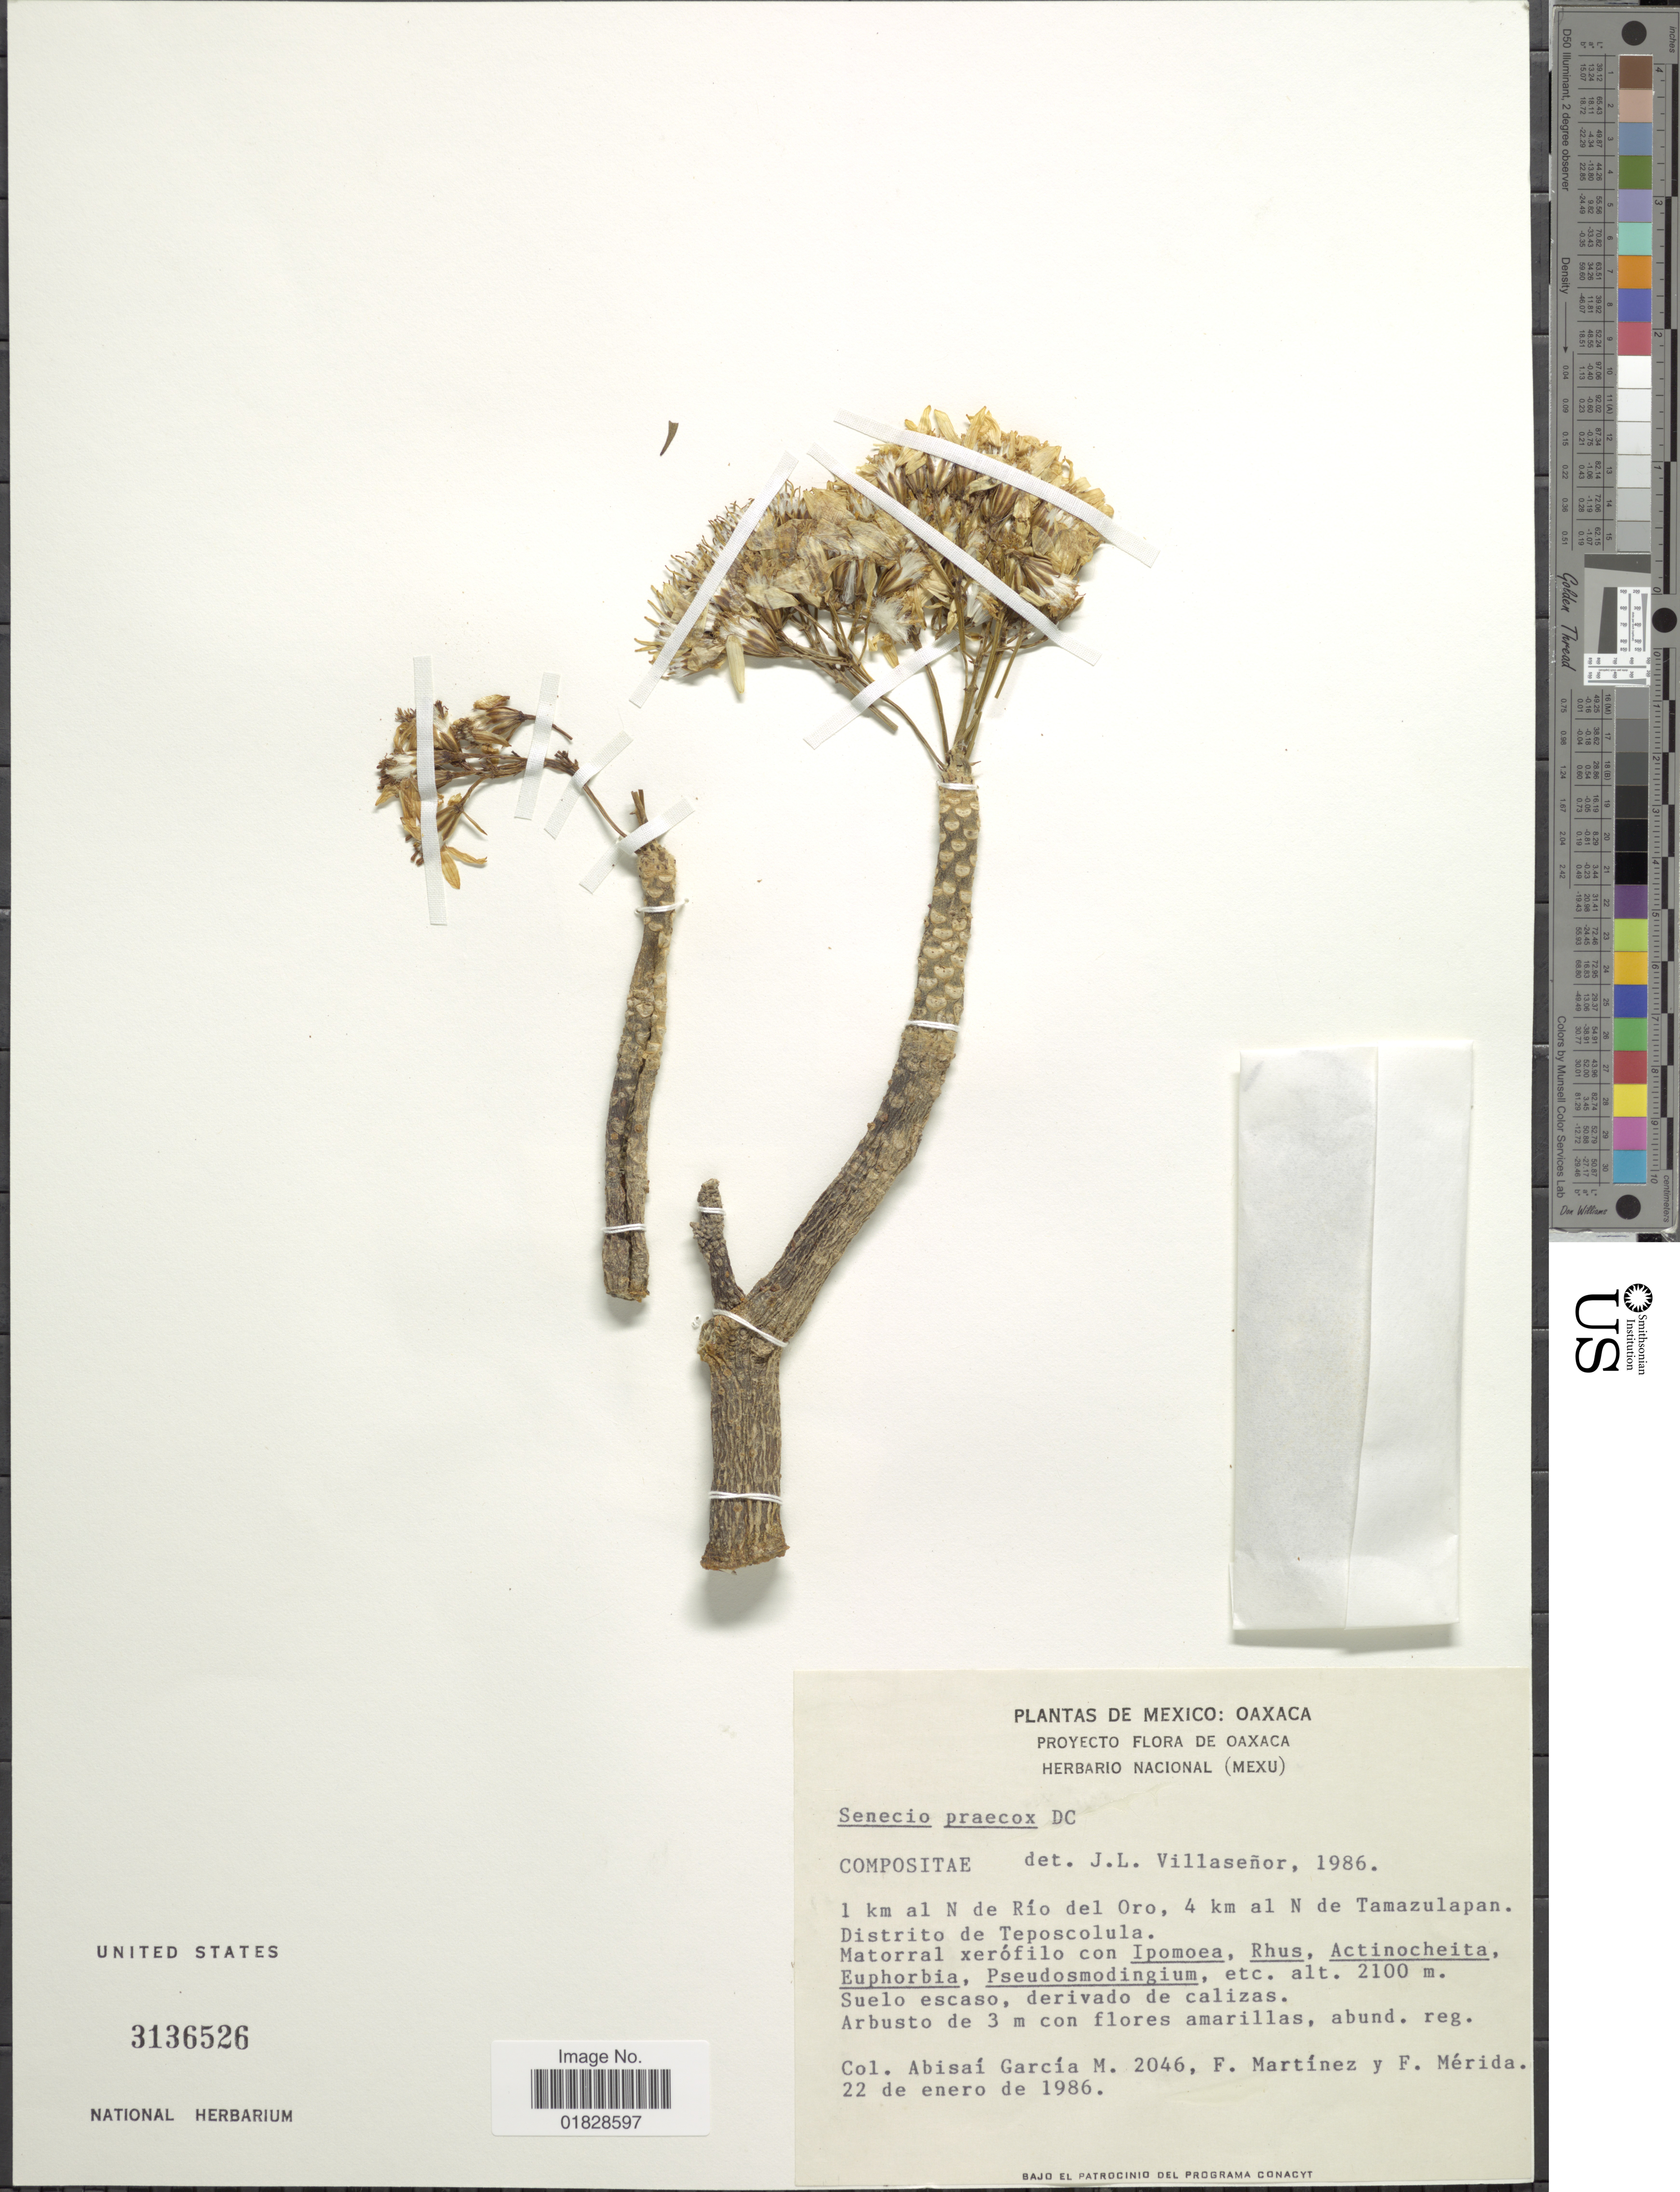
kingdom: Plantae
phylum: Tracheophyta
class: Magnoliopsida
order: Asterales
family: Asteraceae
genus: Pittocaulon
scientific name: Pittocaulon praecox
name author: (Cav.) H. Rob. & Brettell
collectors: A. García M., F. Martínez & F. Merida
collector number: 2046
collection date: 1986-01-22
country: Mexico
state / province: Oaxaca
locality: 1 km al N de Río del Oro, 4 km al N de Tamazulapan. Distrito de Teposcolula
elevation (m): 2100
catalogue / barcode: US 3136526